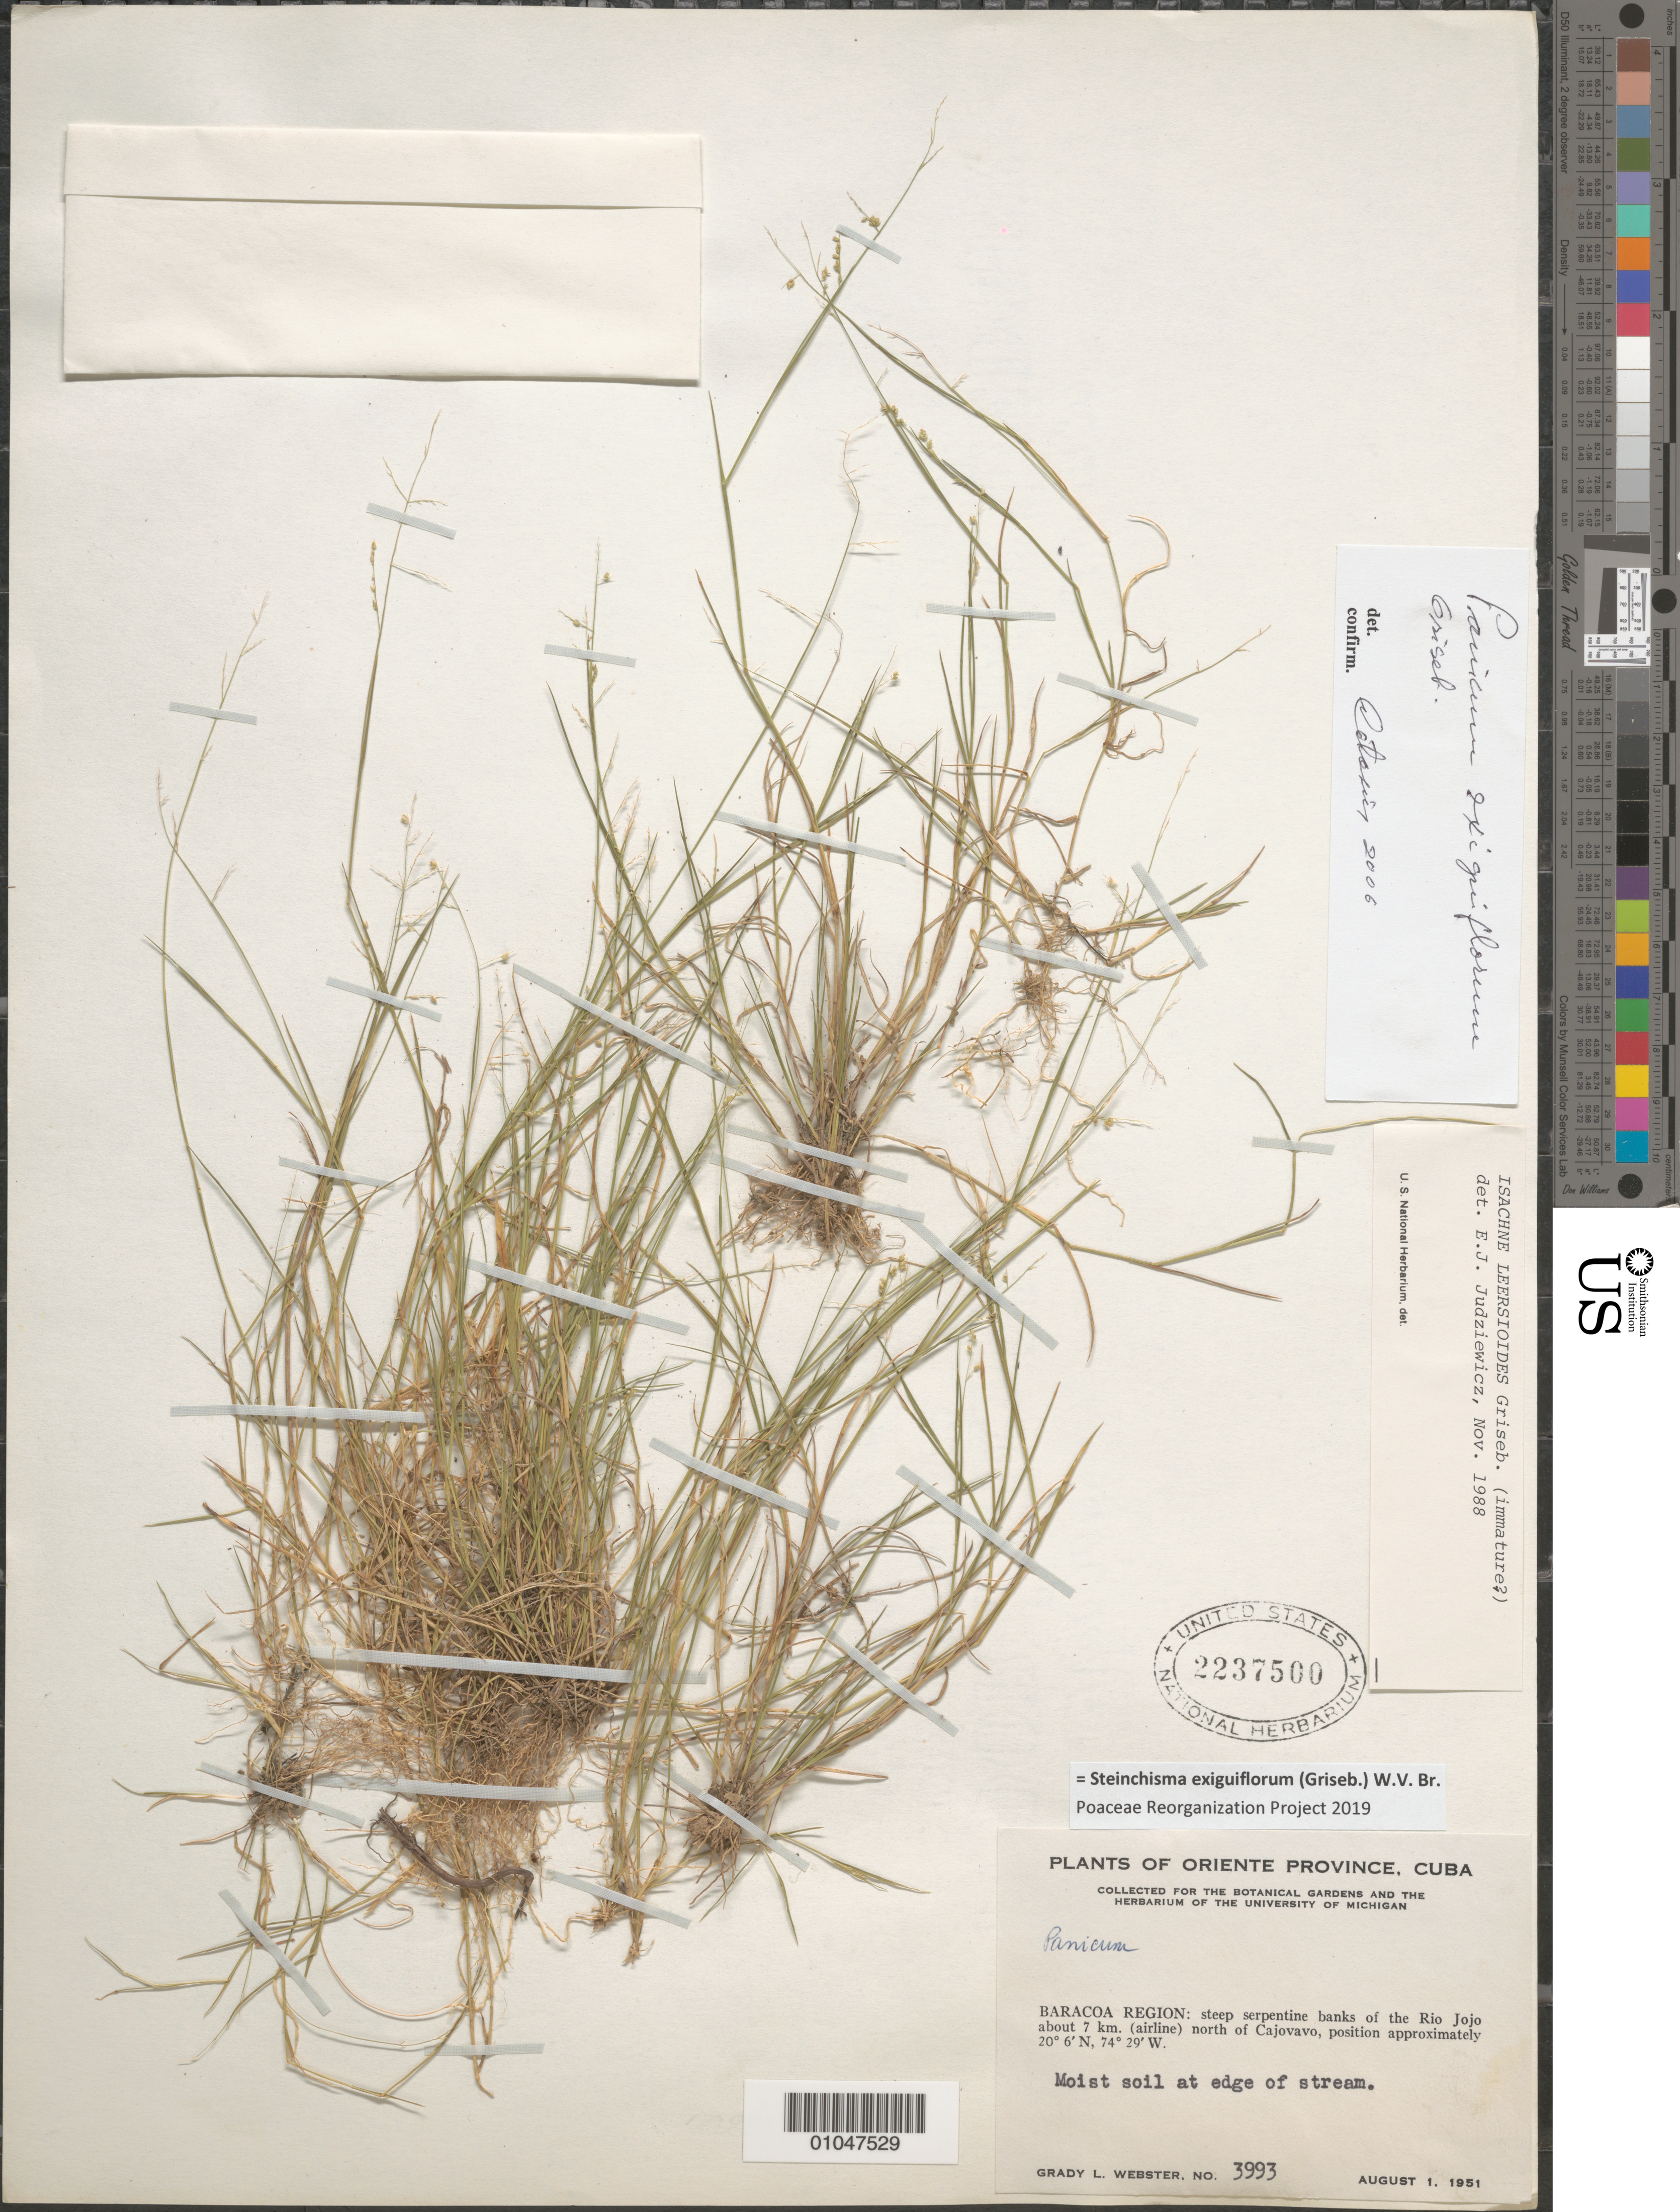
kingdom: Plantae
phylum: Tracheophyta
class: Liliopsida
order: Poales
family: Poaceae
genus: Panicum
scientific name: Panicum exiguiflorum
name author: Griseb.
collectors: G. L. Webster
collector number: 3993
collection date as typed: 01 Aug 1951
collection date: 1951-08-01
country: Cuba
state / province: Guantánamo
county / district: Baracoa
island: Cuba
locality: banks of the Rio Jojo about 7 km 9airline) N of Cajovavo,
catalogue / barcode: US 2237500